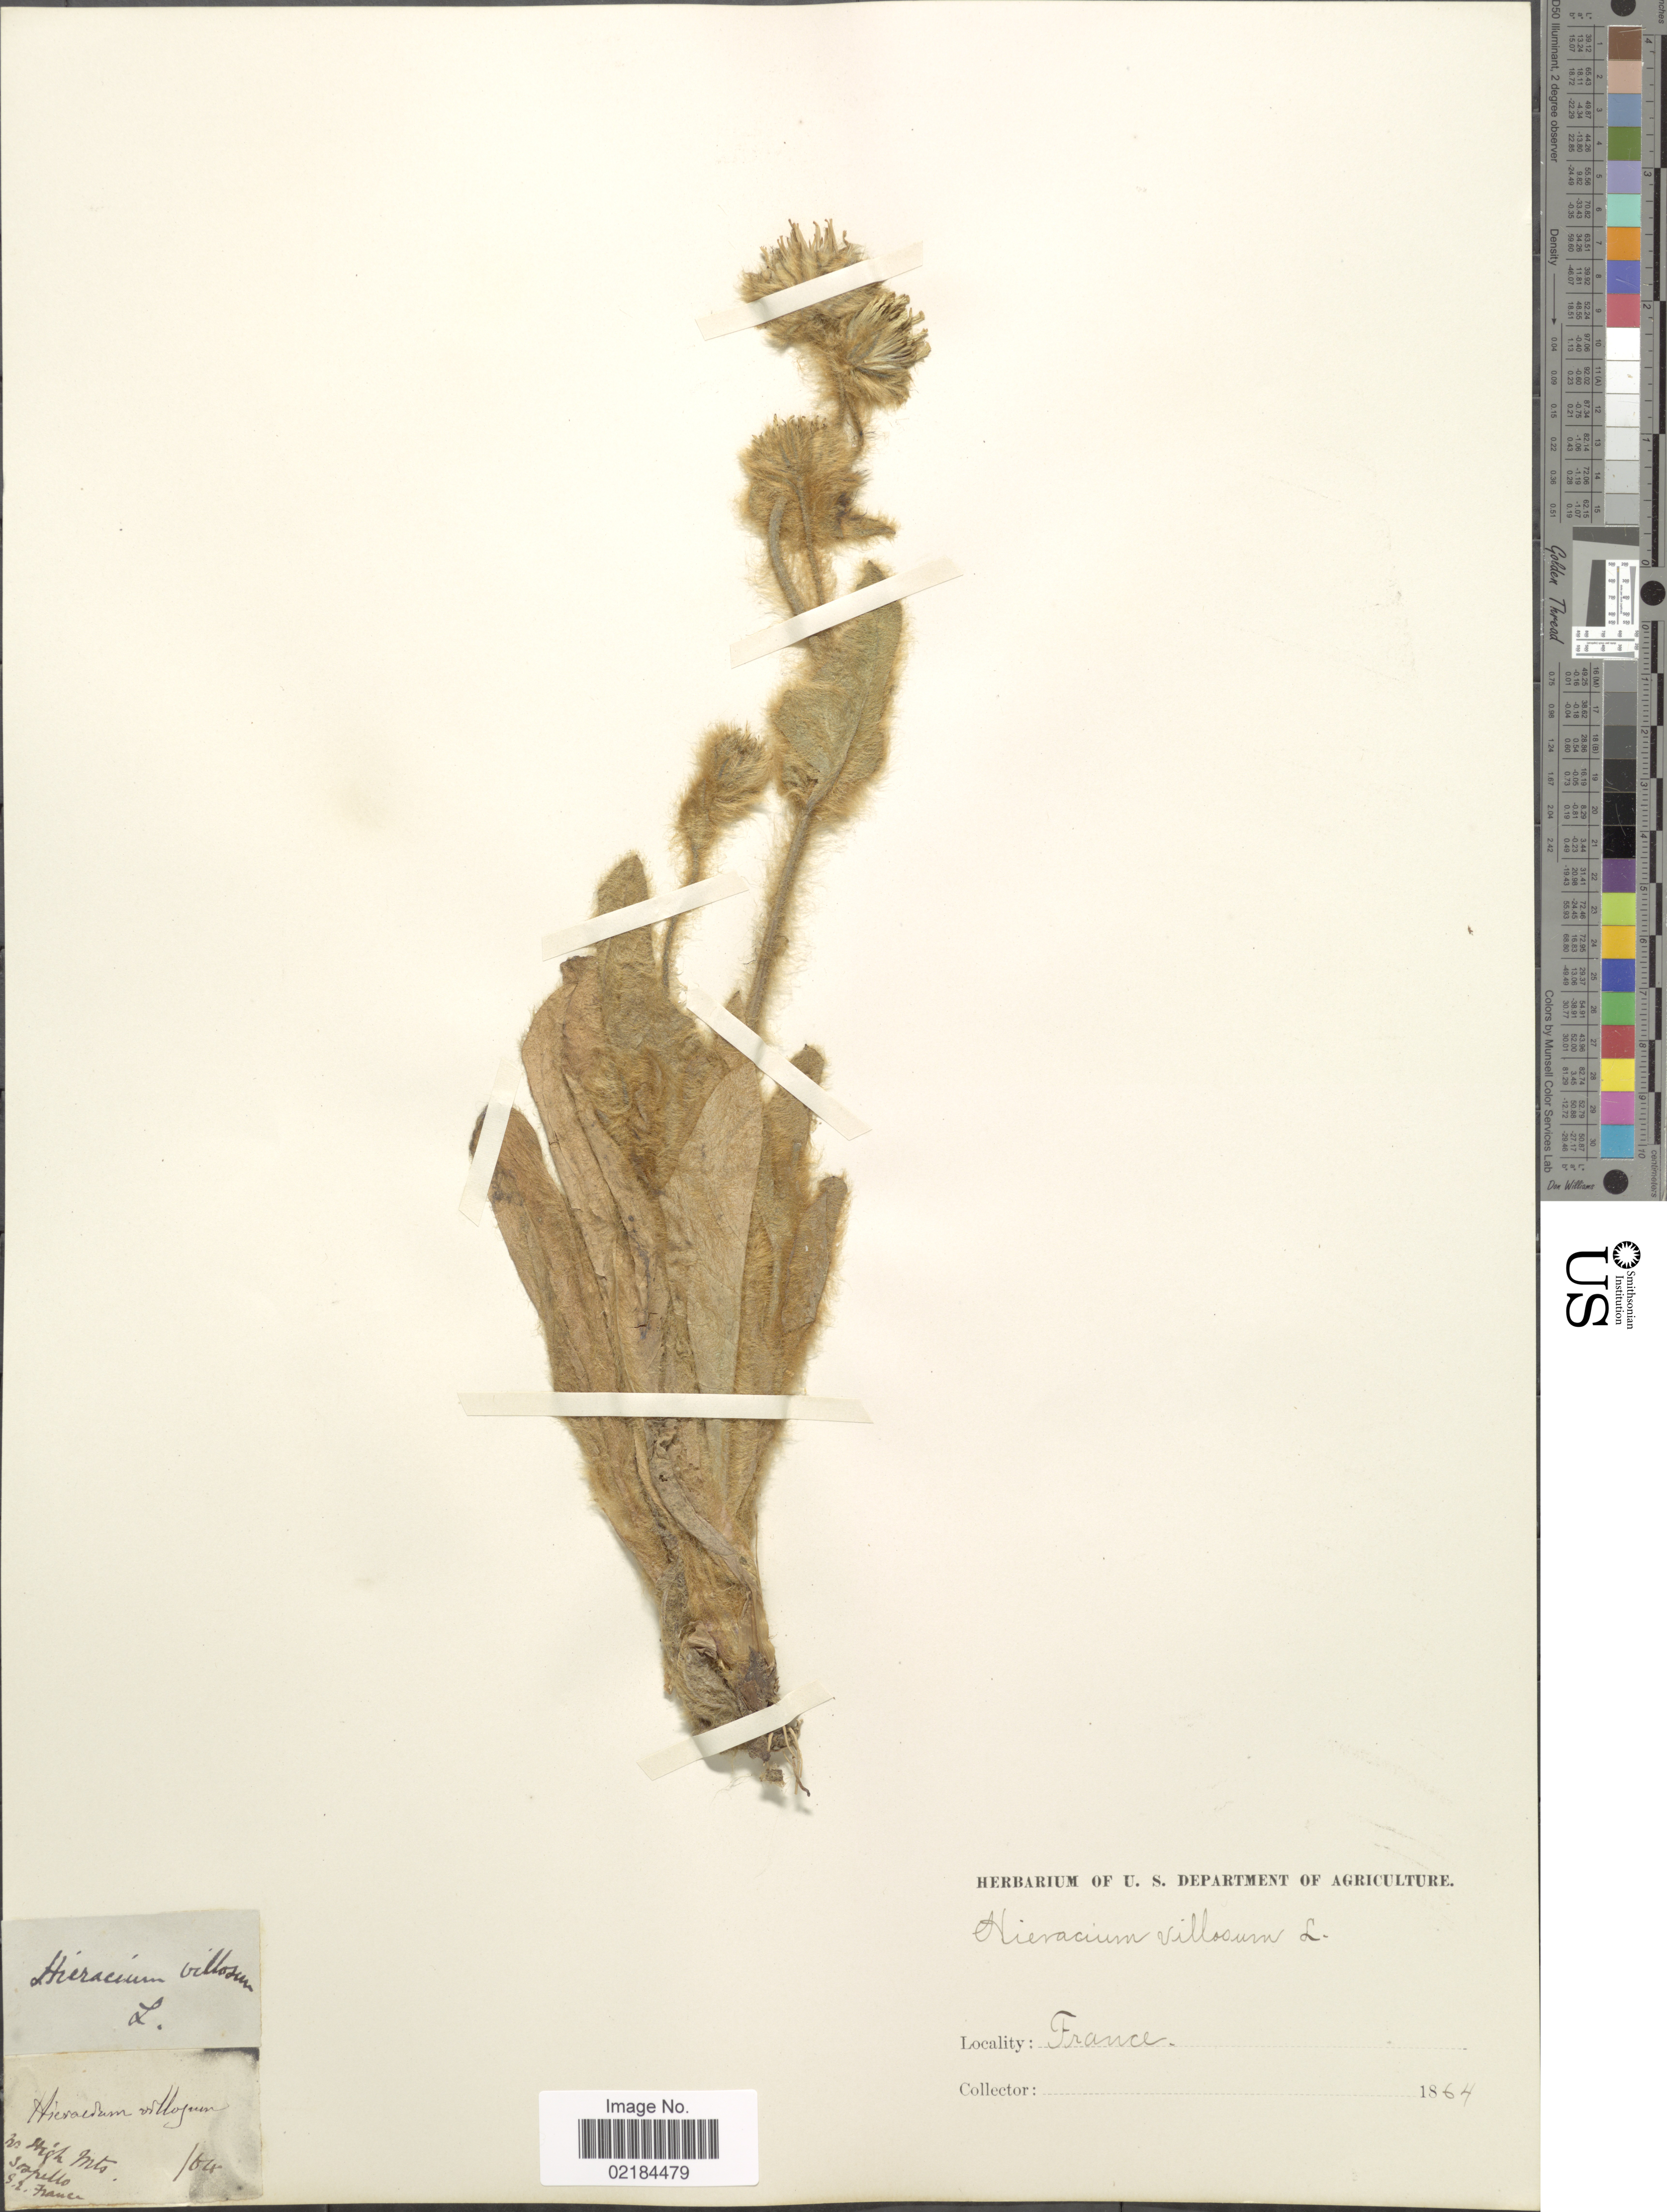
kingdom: Plantae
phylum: Tracheophyta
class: Magnoliopsida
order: Asterales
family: Asteraceae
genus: Hieracium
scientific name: Hieracium villosum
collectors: Facchini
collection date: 1864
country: France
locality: High Mts., Soapillo, S.Z. France